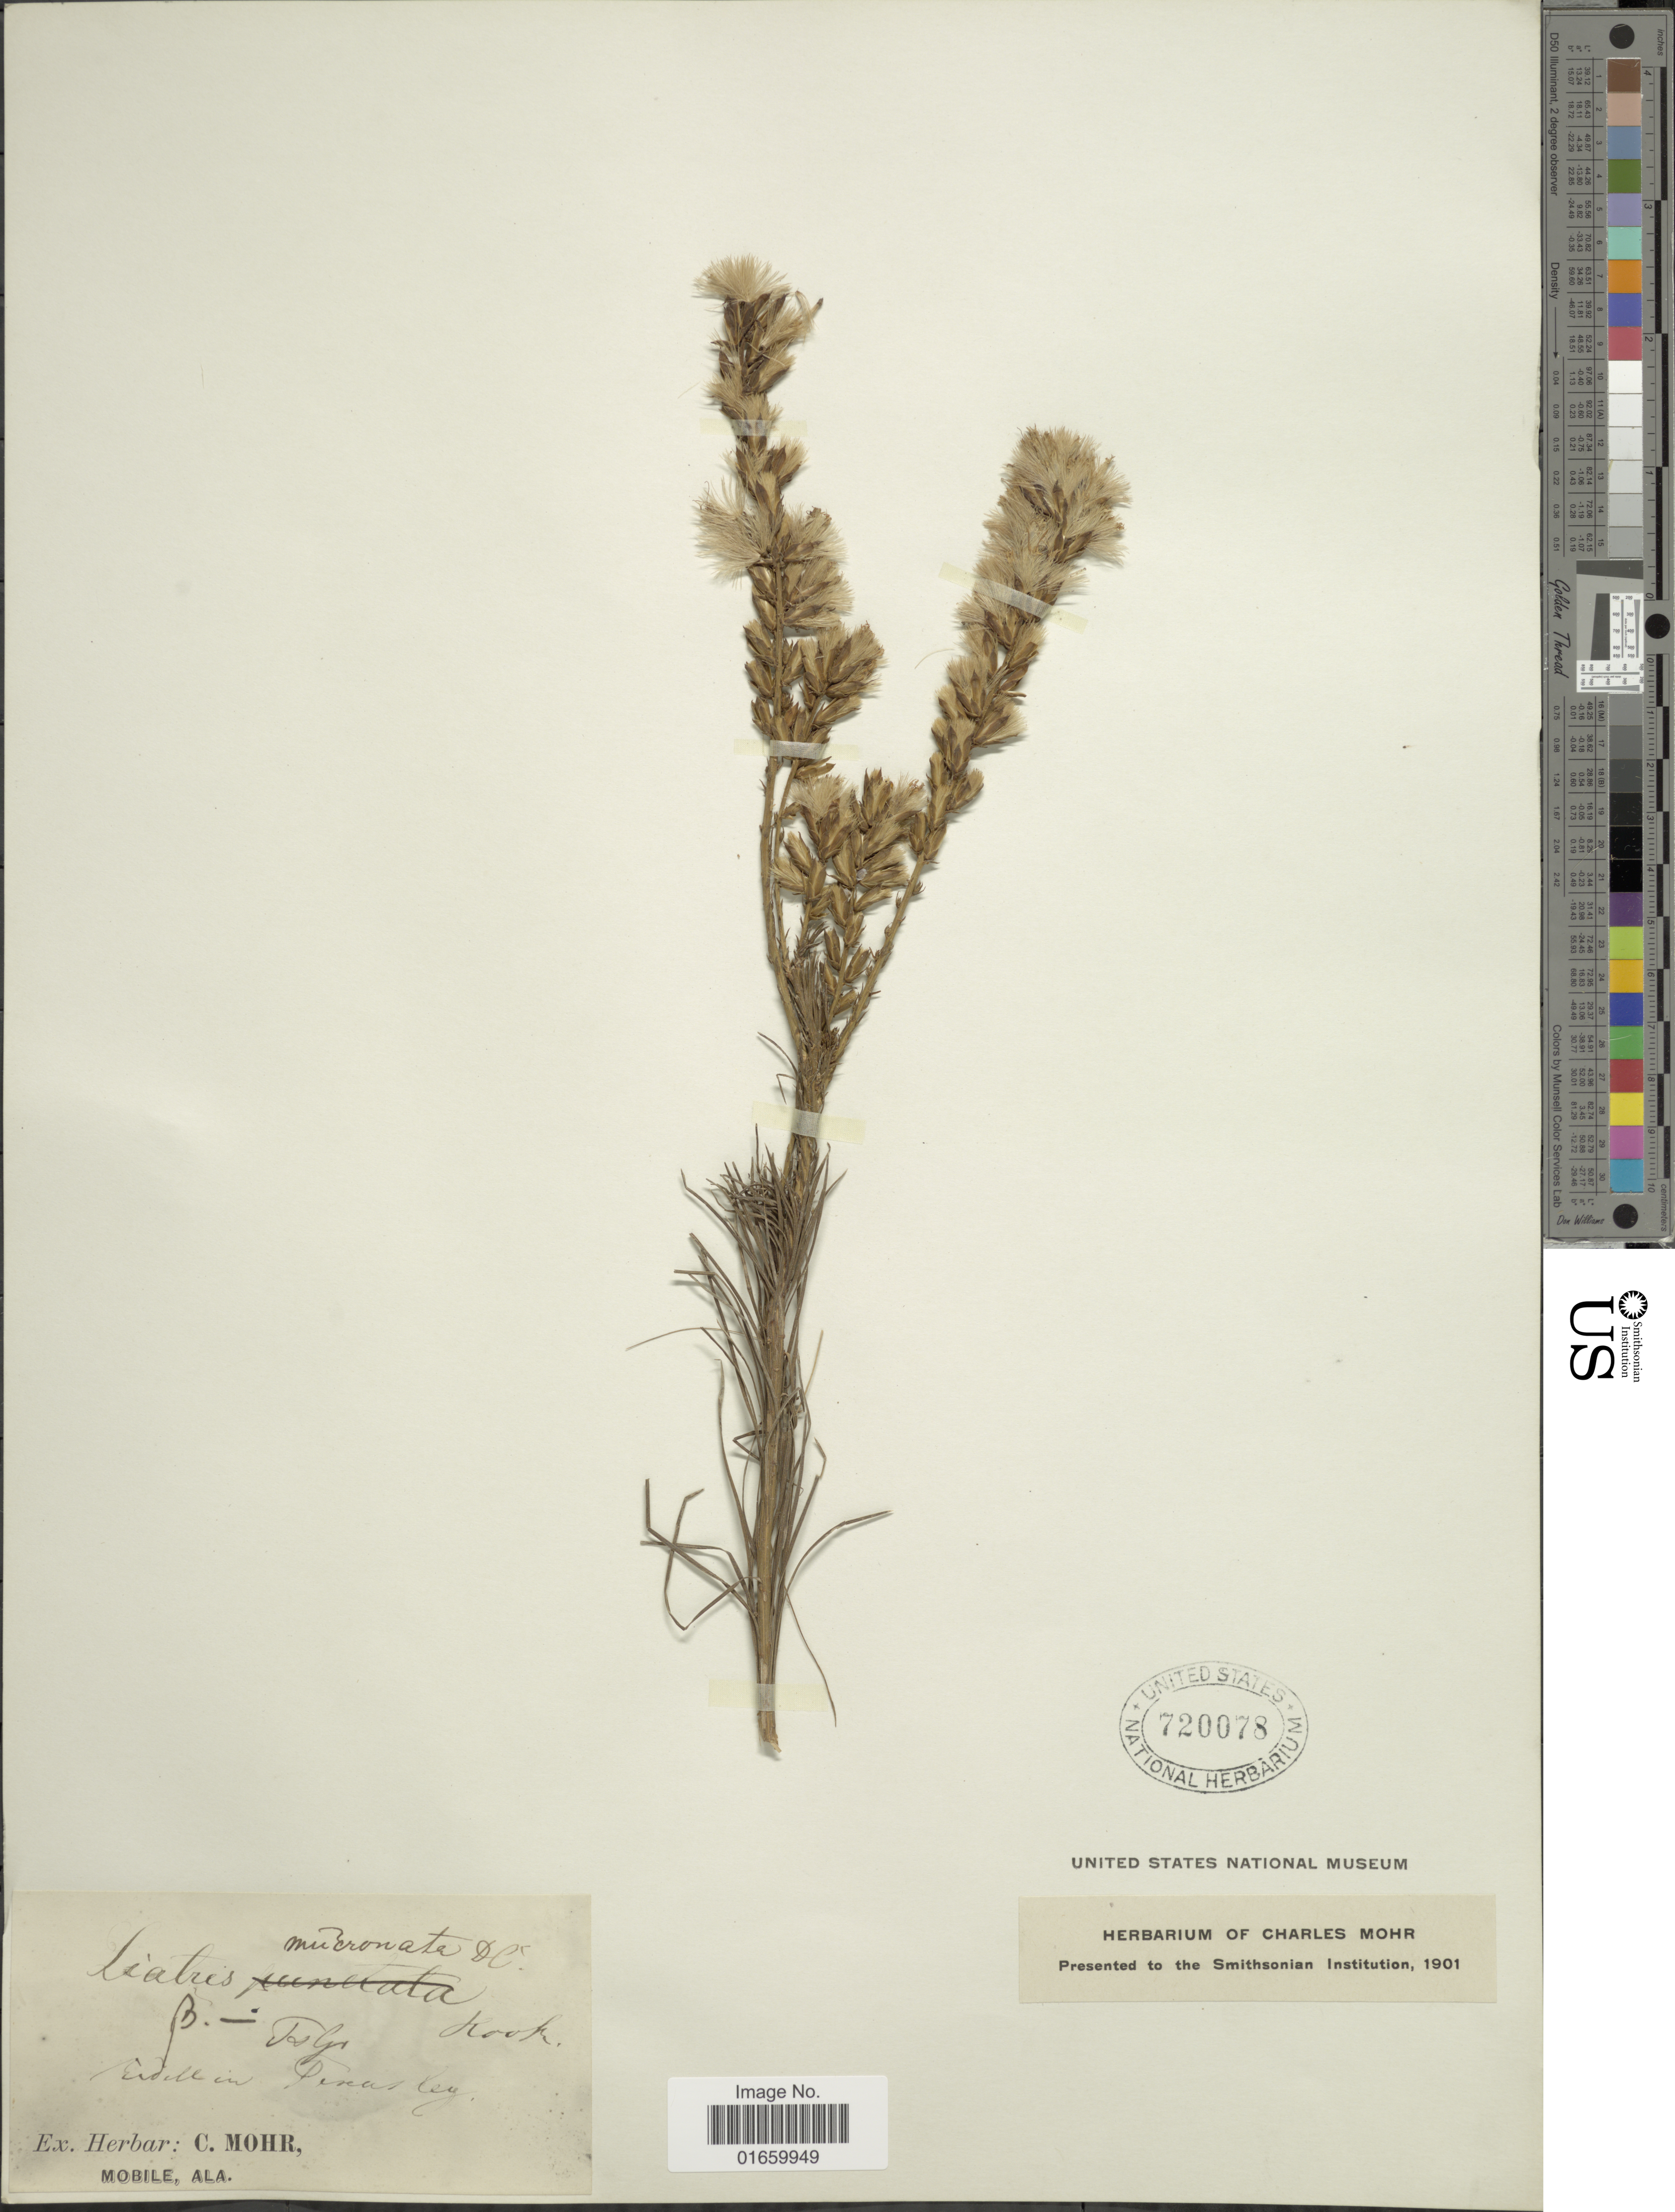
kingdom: Plantae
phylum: Tracheophyta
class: Magnoliopsida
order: Asterales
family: Asteraceae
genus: Liatris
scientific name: Liatris sp.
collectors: ex herb. C. Mohr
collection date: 1901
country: United States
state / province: Alabama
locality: Mobile, Texas Cy. [interpreted]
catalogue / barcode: US 720078